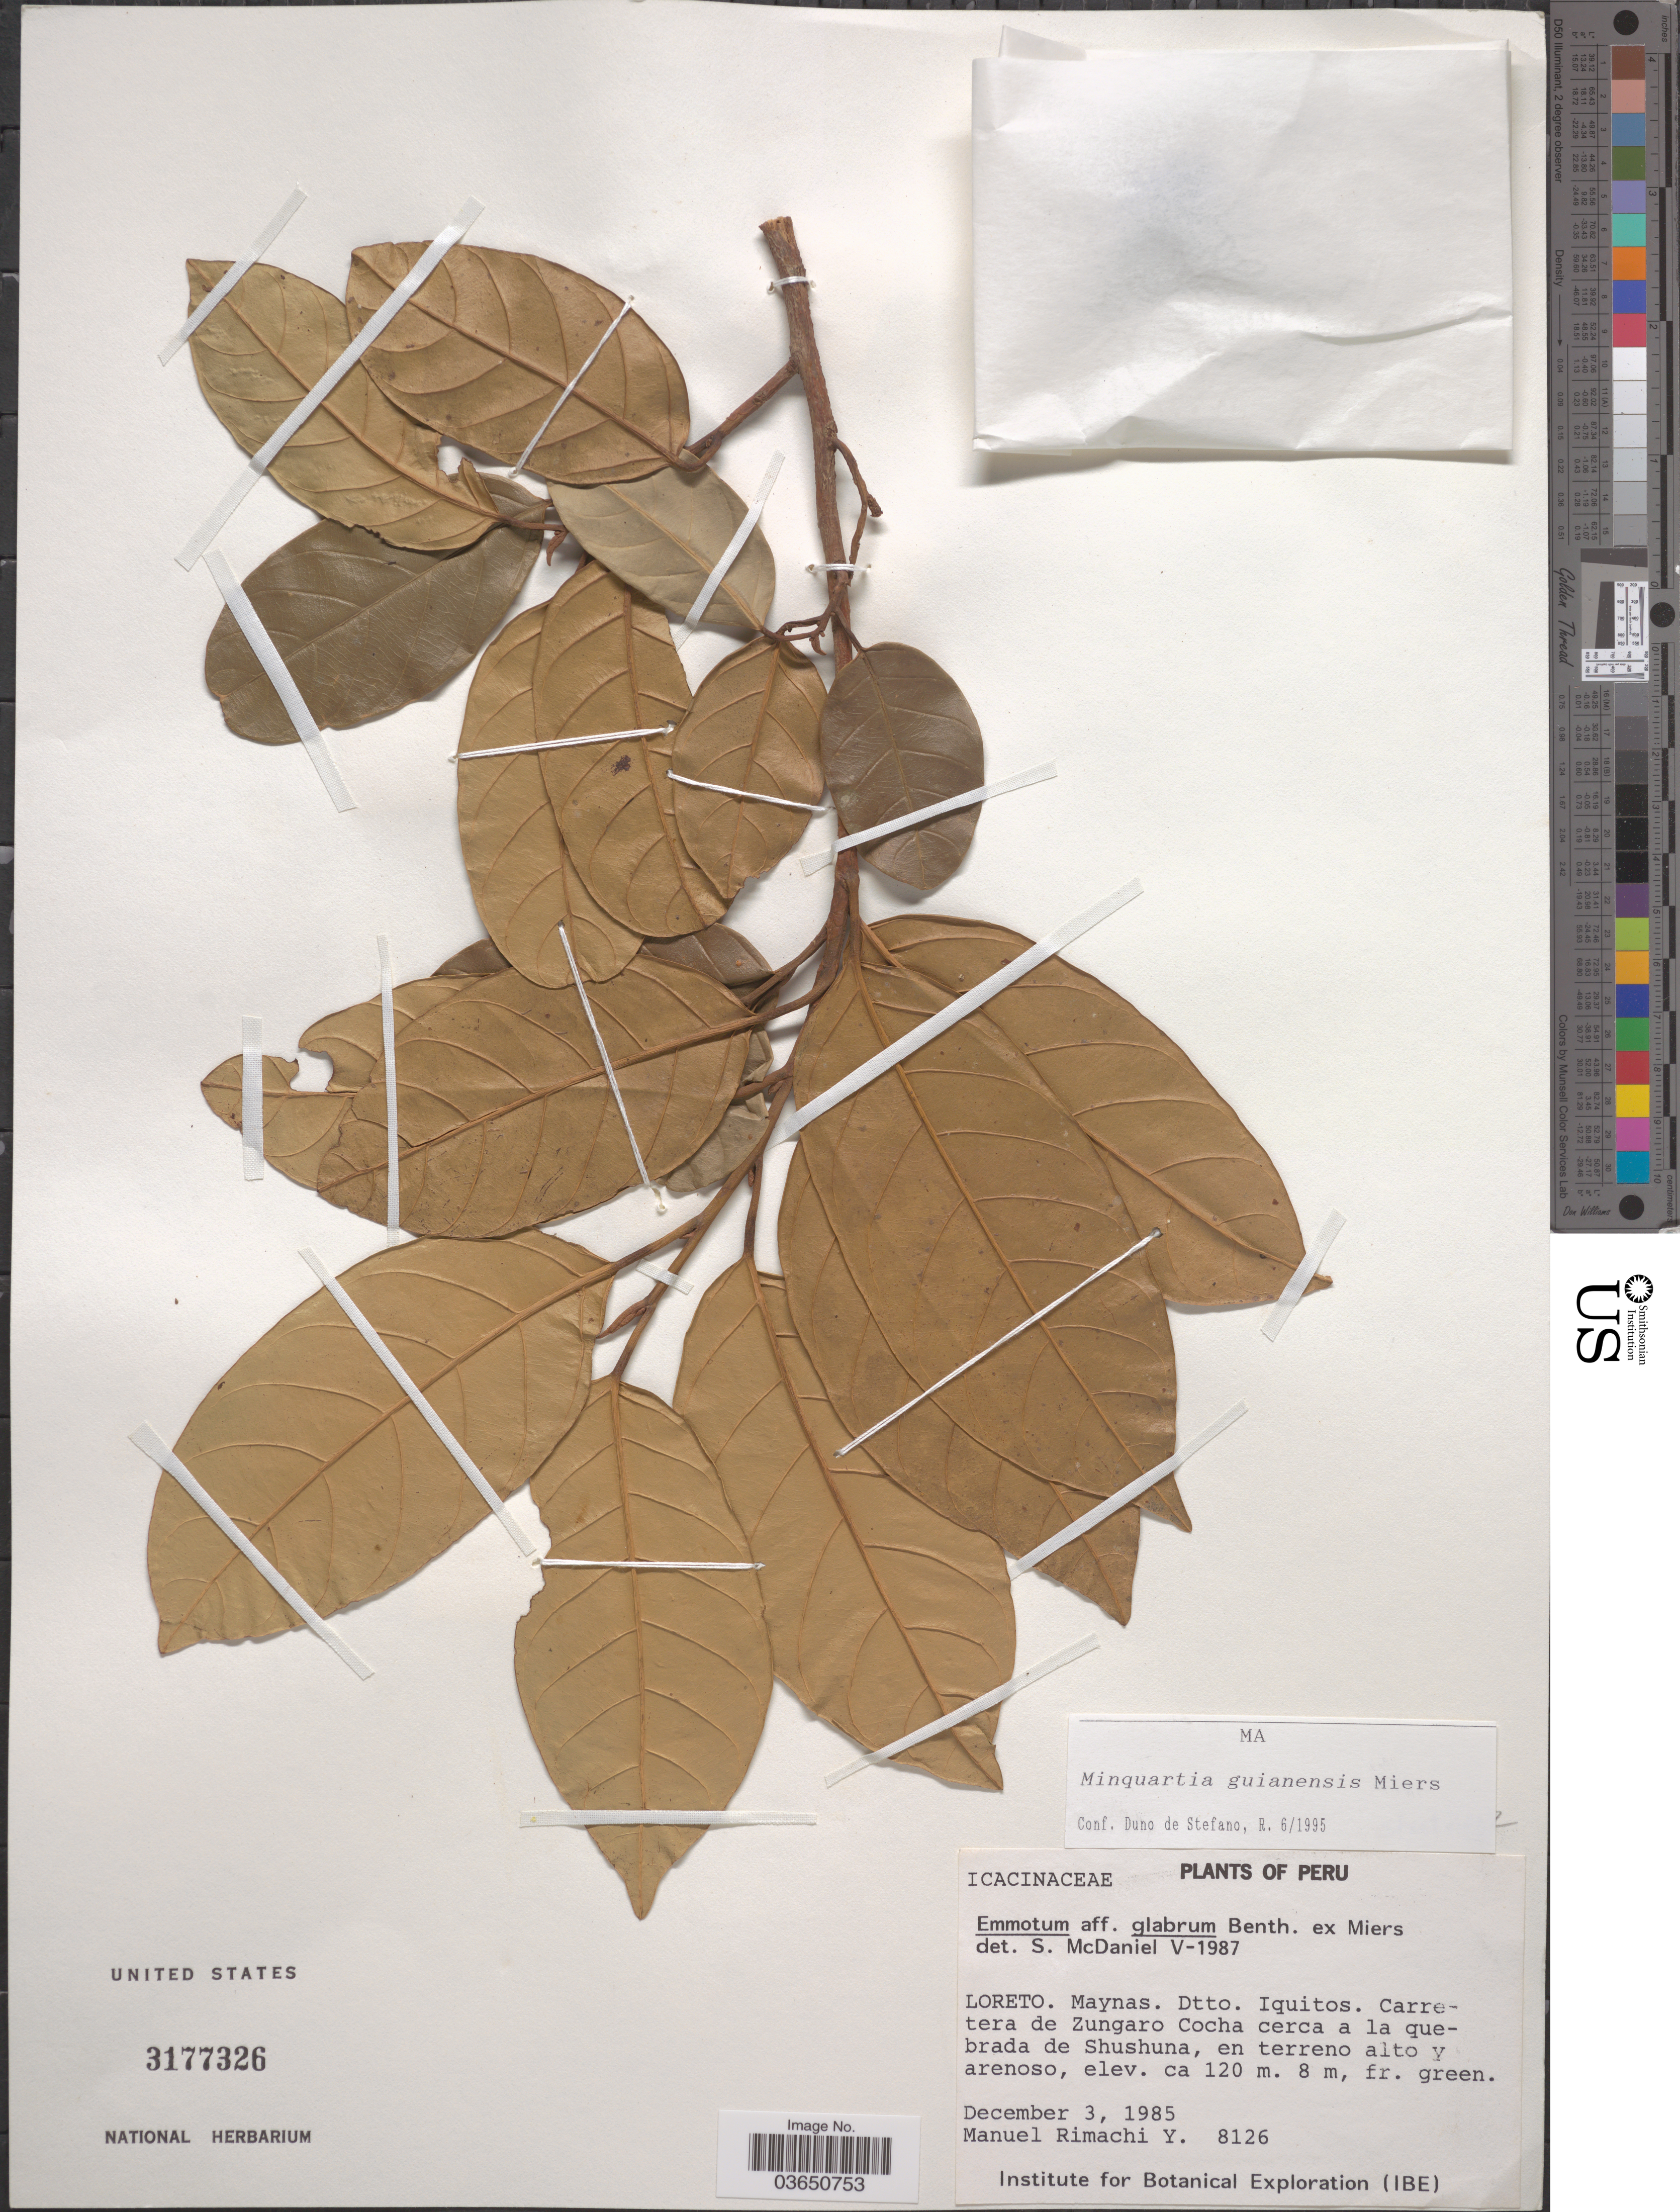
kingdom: Plantae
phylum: Tracheophyta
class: Magnoliopsida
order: Santalales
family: Coulaceae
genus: Minquartia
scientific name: Minquartia guianensis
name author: Aubl.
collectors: M. Rimachi Y.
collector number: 8126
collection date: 1985-12-03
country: Peru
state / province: Loreto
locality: Maynas. Dtto. Iquitos. Carretera de Zungaro Cocha cerca a la quebrada de Shushuna.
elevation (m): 120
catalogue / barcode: US 3177326